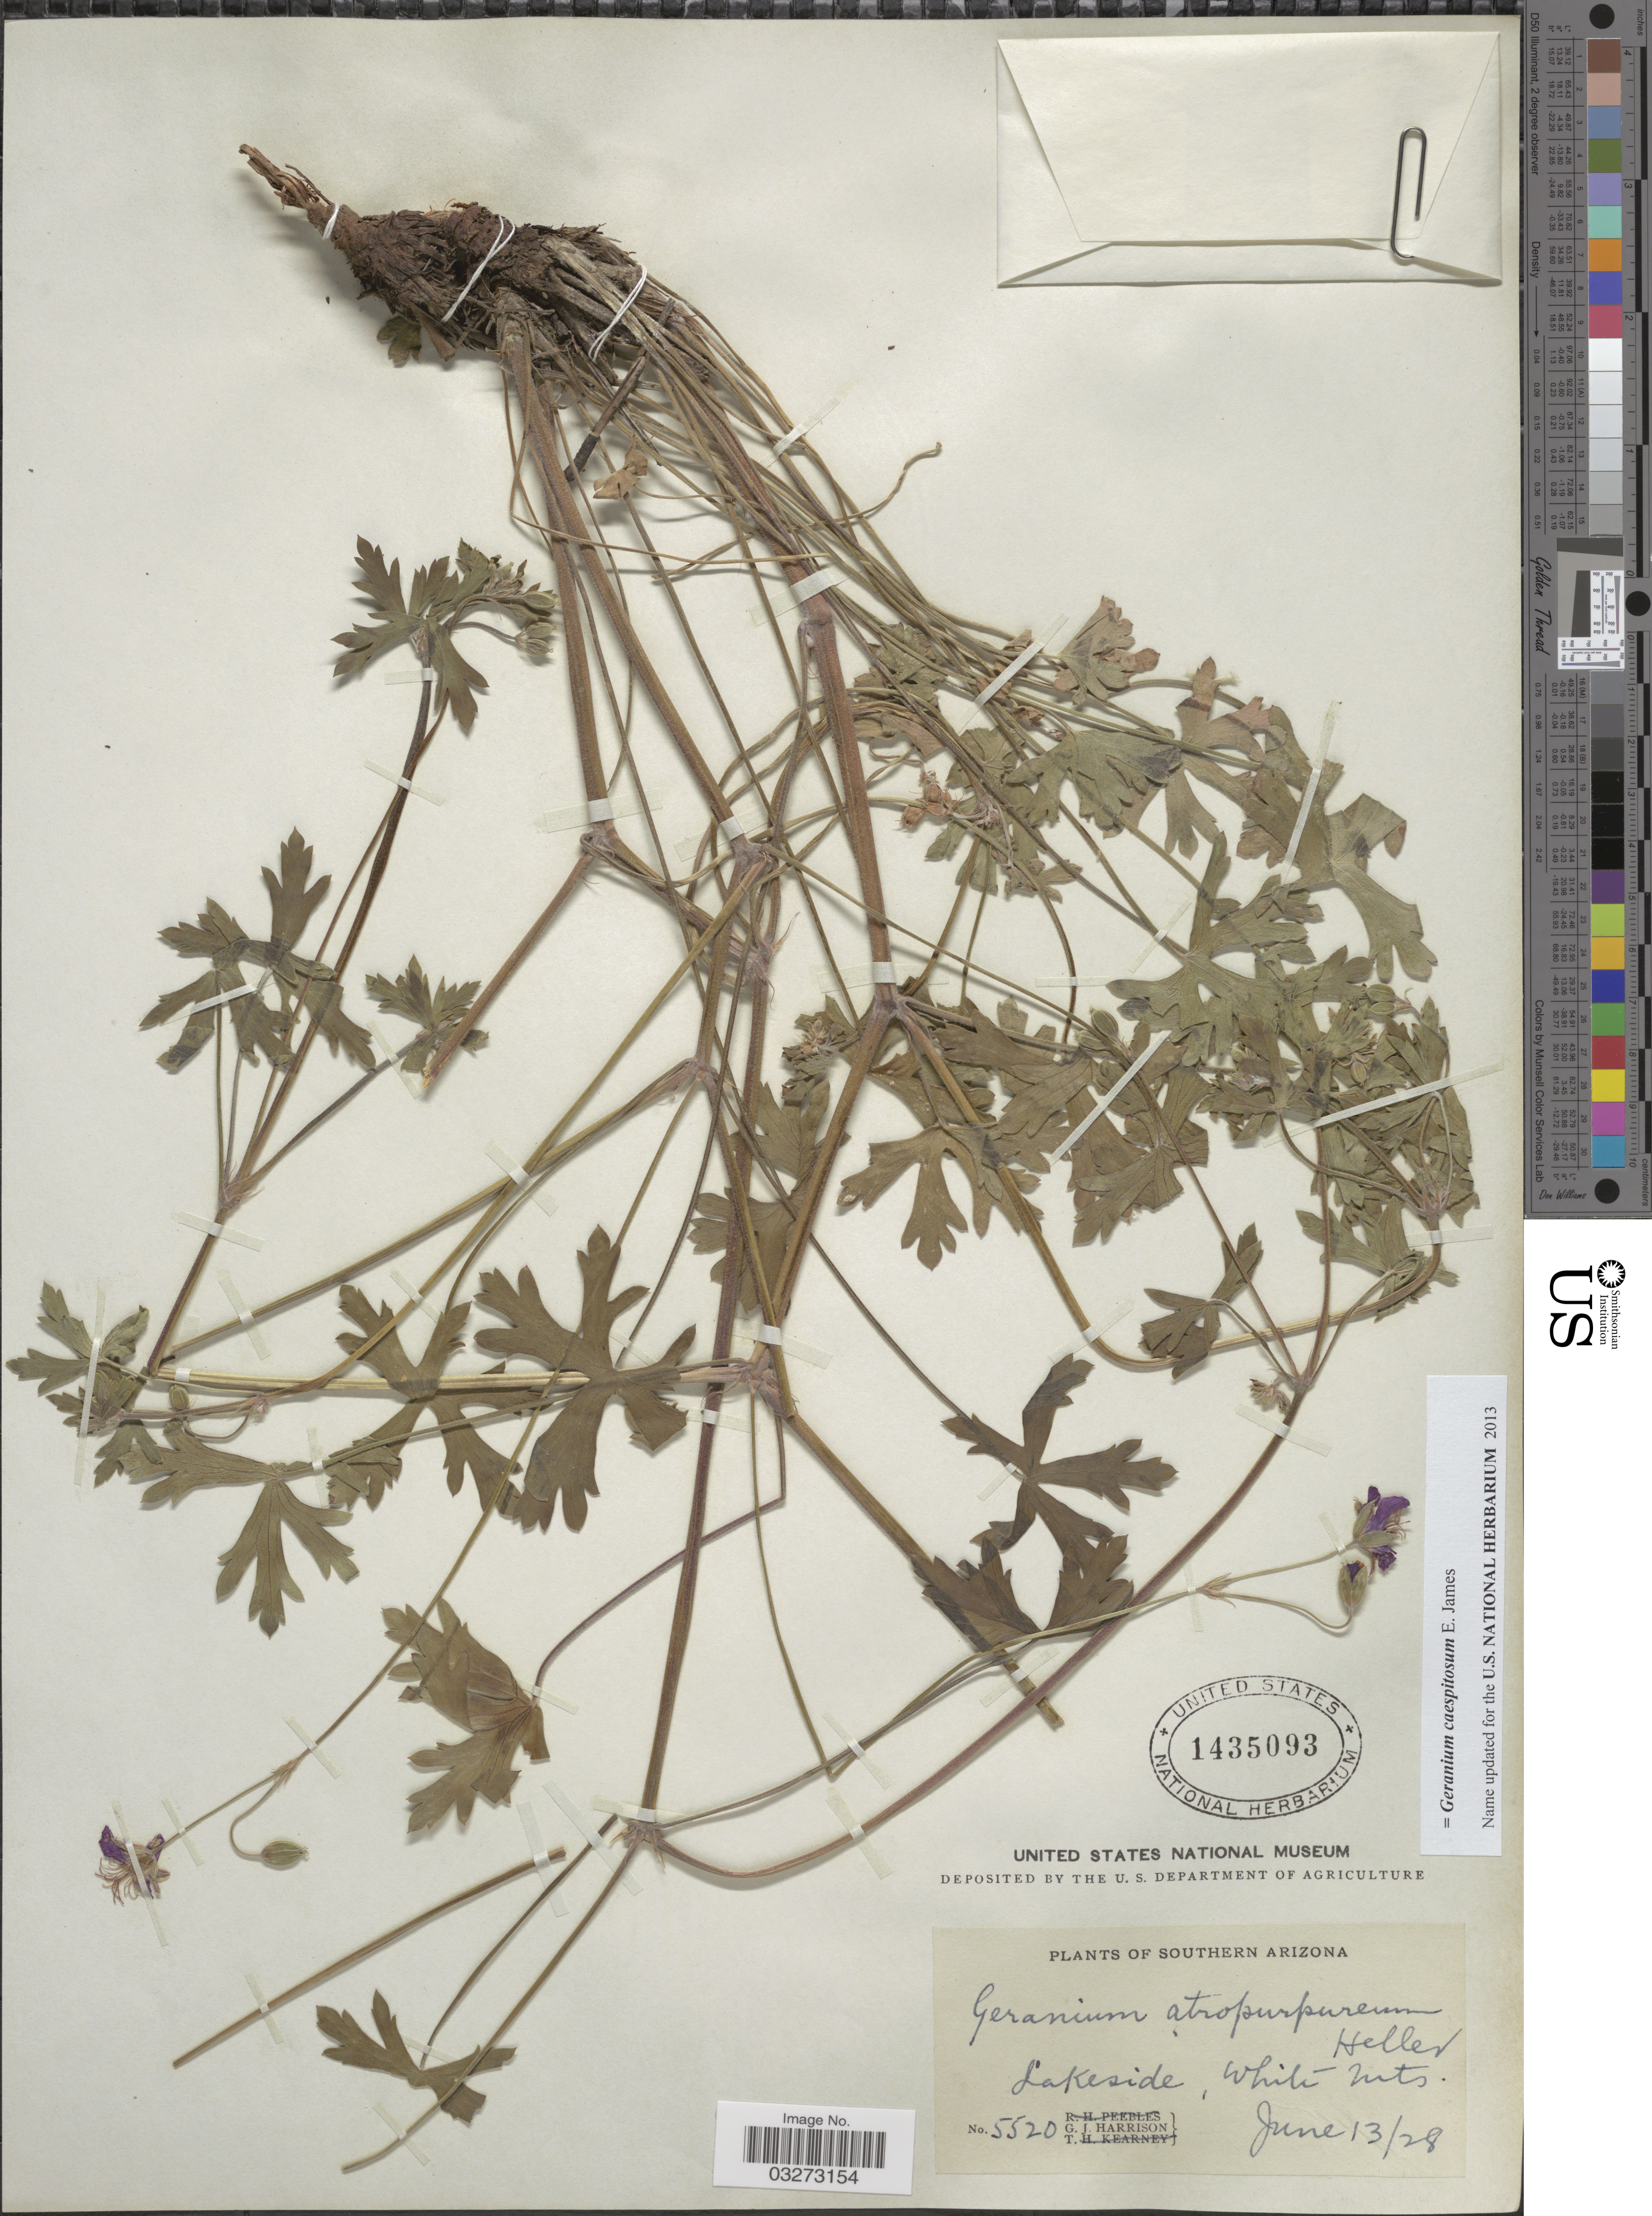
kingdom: Plantae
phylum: Tracheophyta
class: Magnoliopsida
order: Geraniales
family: Geraniaceae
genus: Geranium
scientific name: Geranium caespitosum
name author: E. James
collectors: G. J. Harrison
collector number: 5520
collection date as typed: Transcribed d/m/y: 13/6/28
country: United States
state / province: Arizona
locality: Southern Arizona, Lakeside, White Mts.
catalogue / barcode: US 1435093